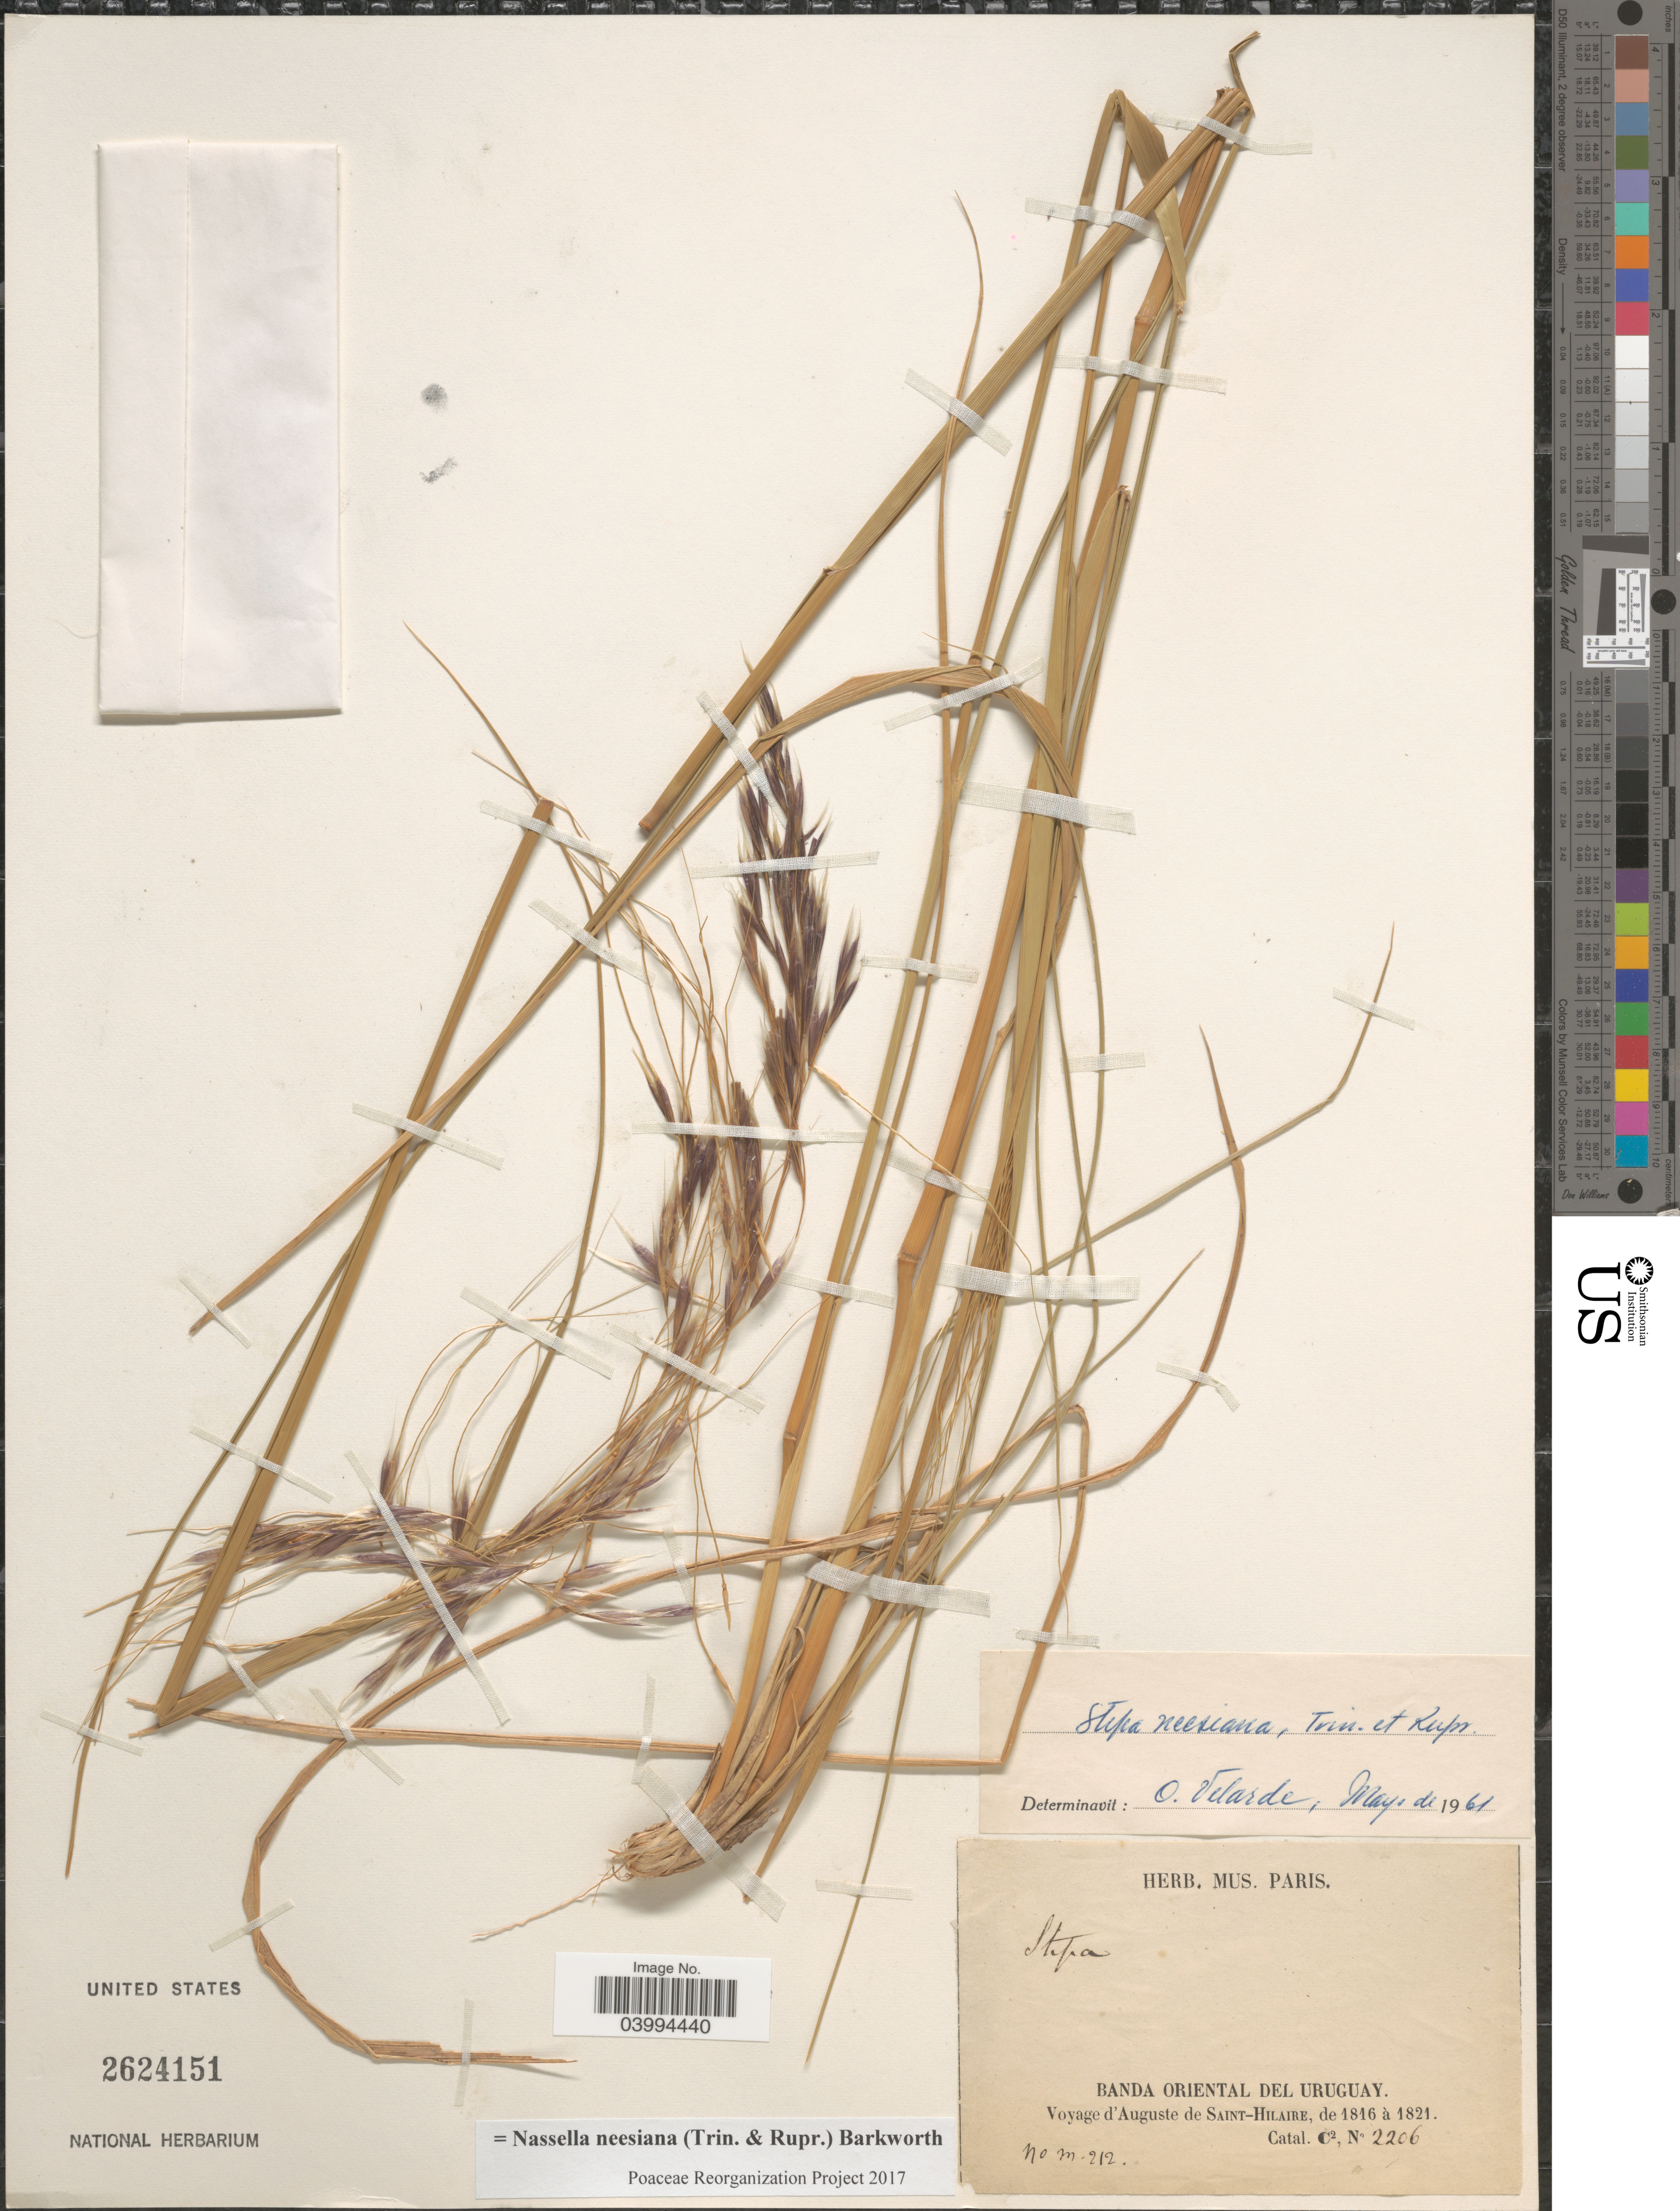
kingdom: Plantae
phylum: Tracheophyta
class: Liliopsida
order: Poales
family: Poaceae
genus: Nassella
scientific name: Nassella neesiana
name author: (Trin. & Rupr.) Barkworth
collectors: A. F. C. P. de Saint-Hilaire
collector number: M212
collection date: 1816/1821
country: Uruguay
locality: Banda Oriental.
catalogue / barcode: US 2624151